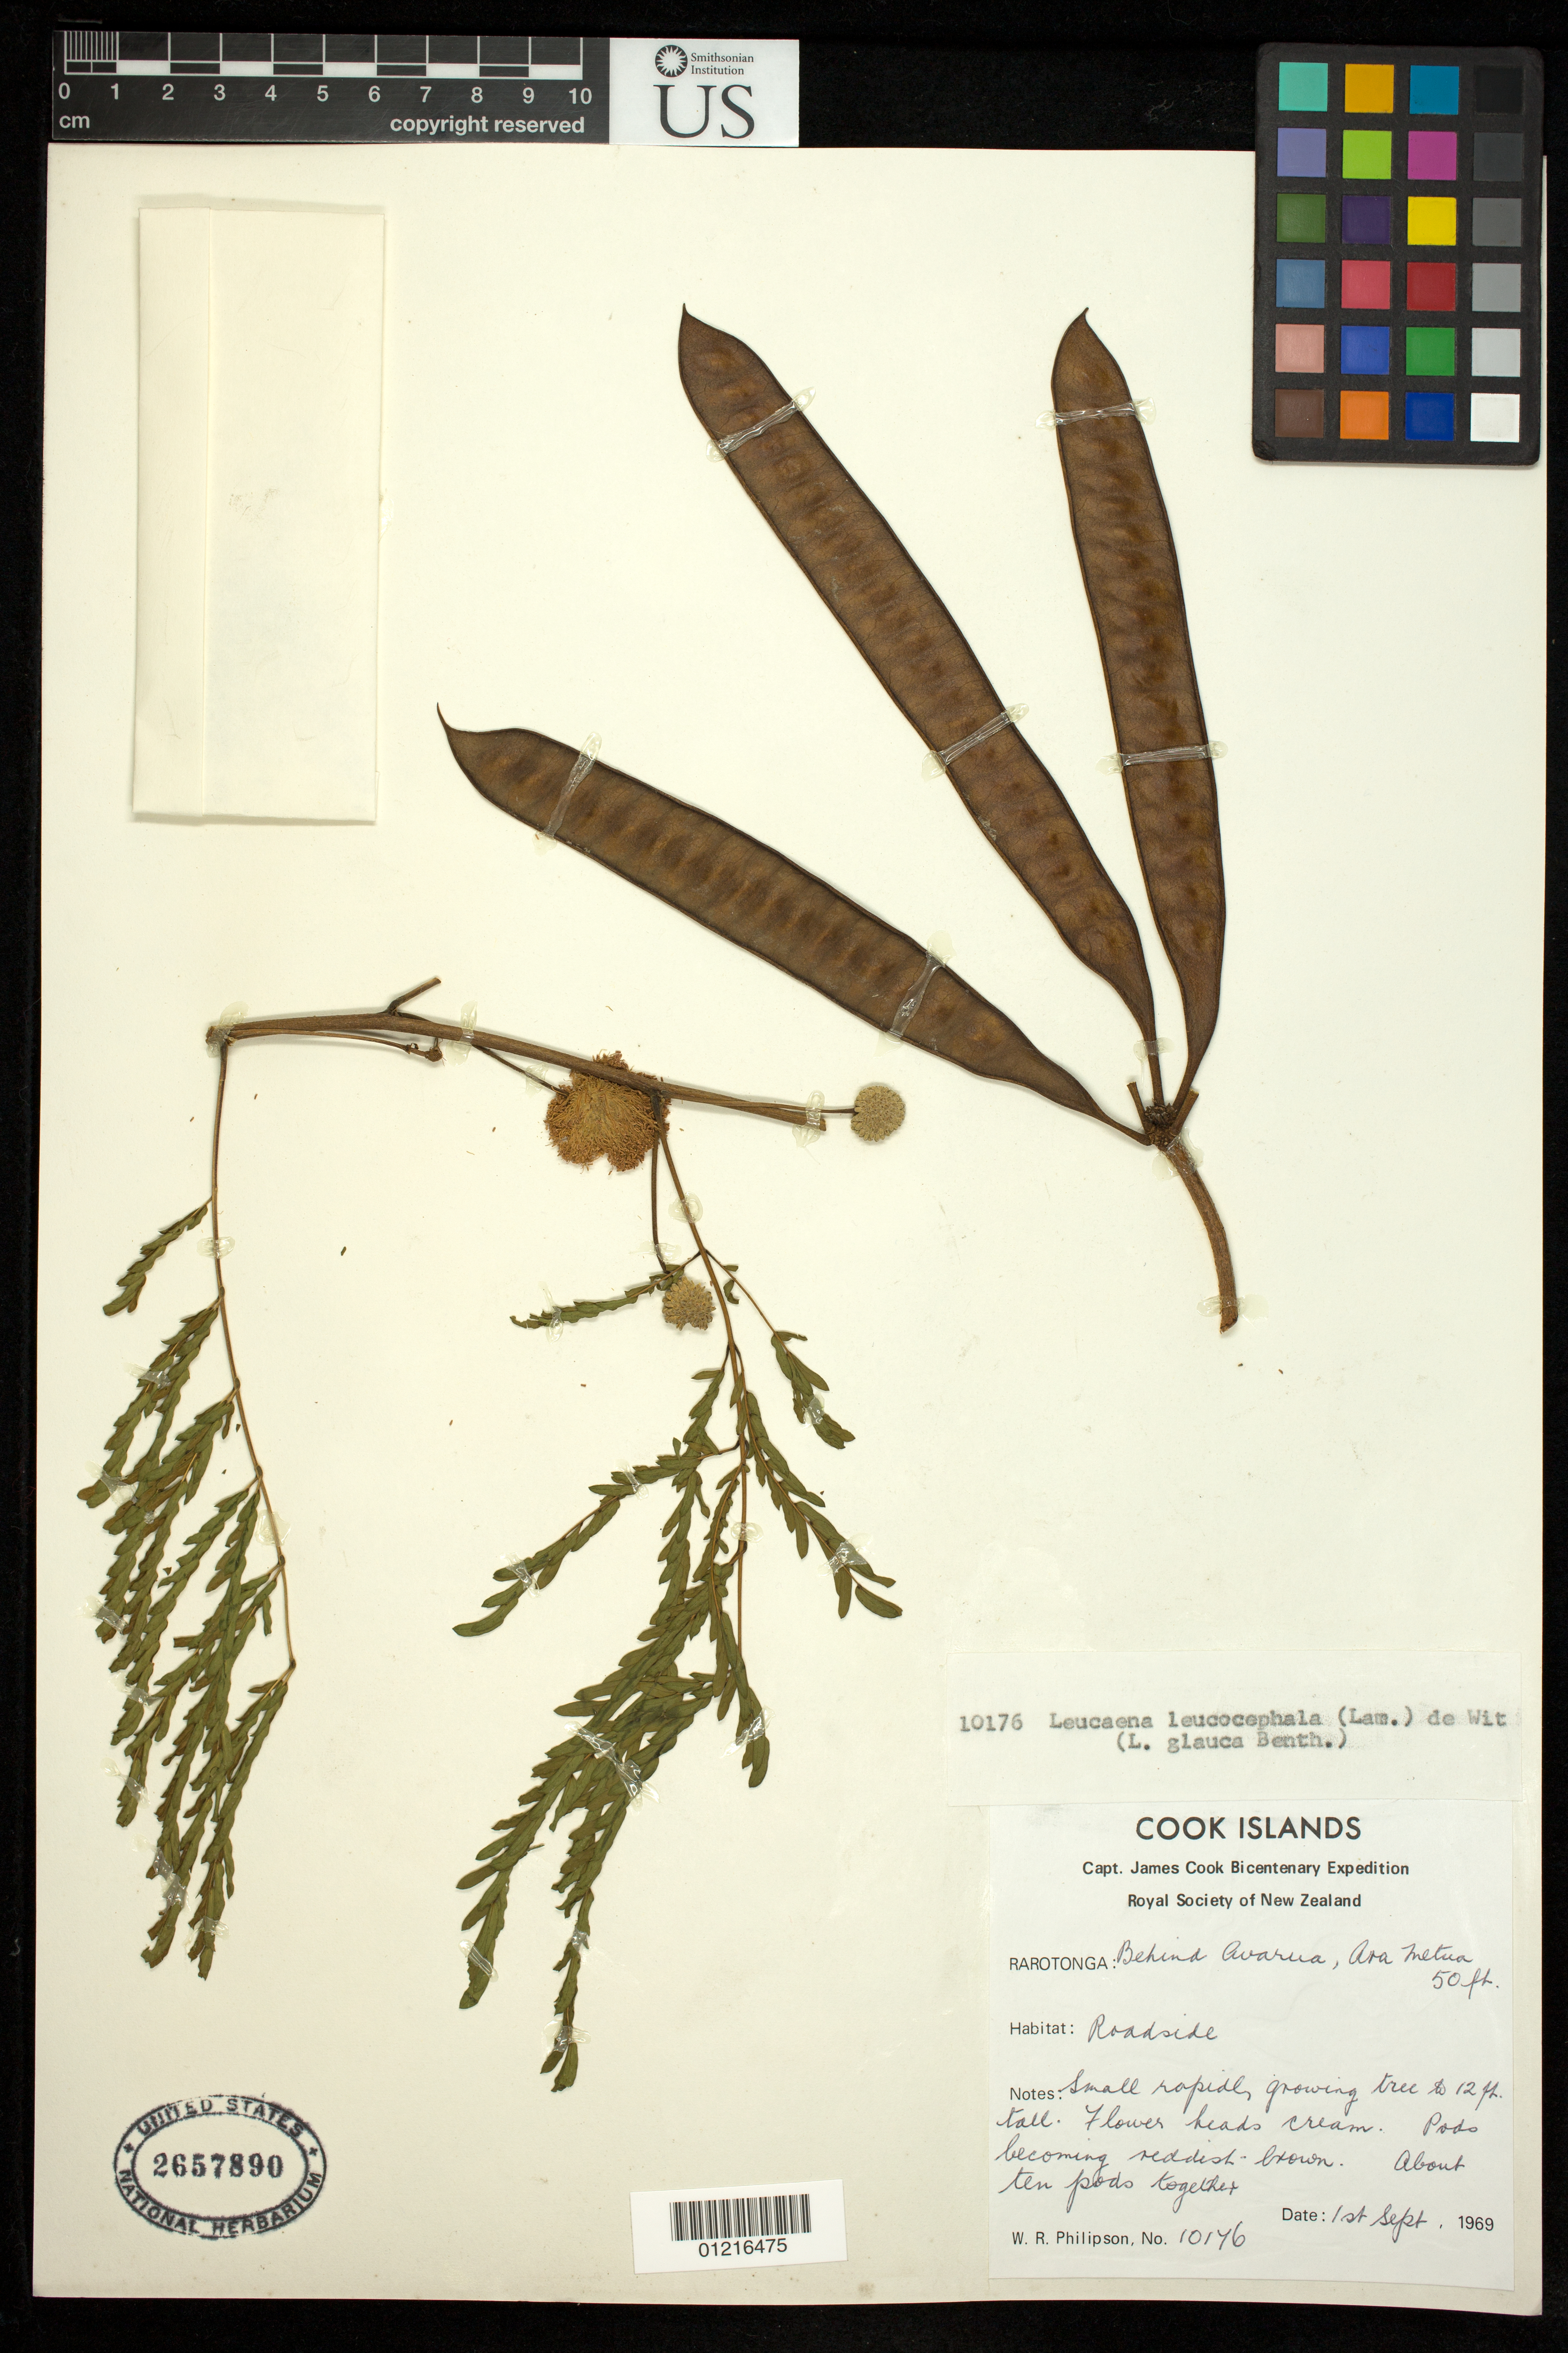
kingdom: Plantae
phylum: Tracheophyta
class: Magnoliopsida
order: Fabales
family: Fabaceae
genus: Leucaena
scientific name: Leucaena leucocephala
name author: (Lam.) de Wit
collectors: W. R. Philipson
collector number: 10176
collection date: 1969-09-01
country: Cook Islands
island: Rarotonga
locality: Behind Avarua, Ara Metua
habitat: Roadside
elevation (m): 15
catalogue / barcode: US 2657890